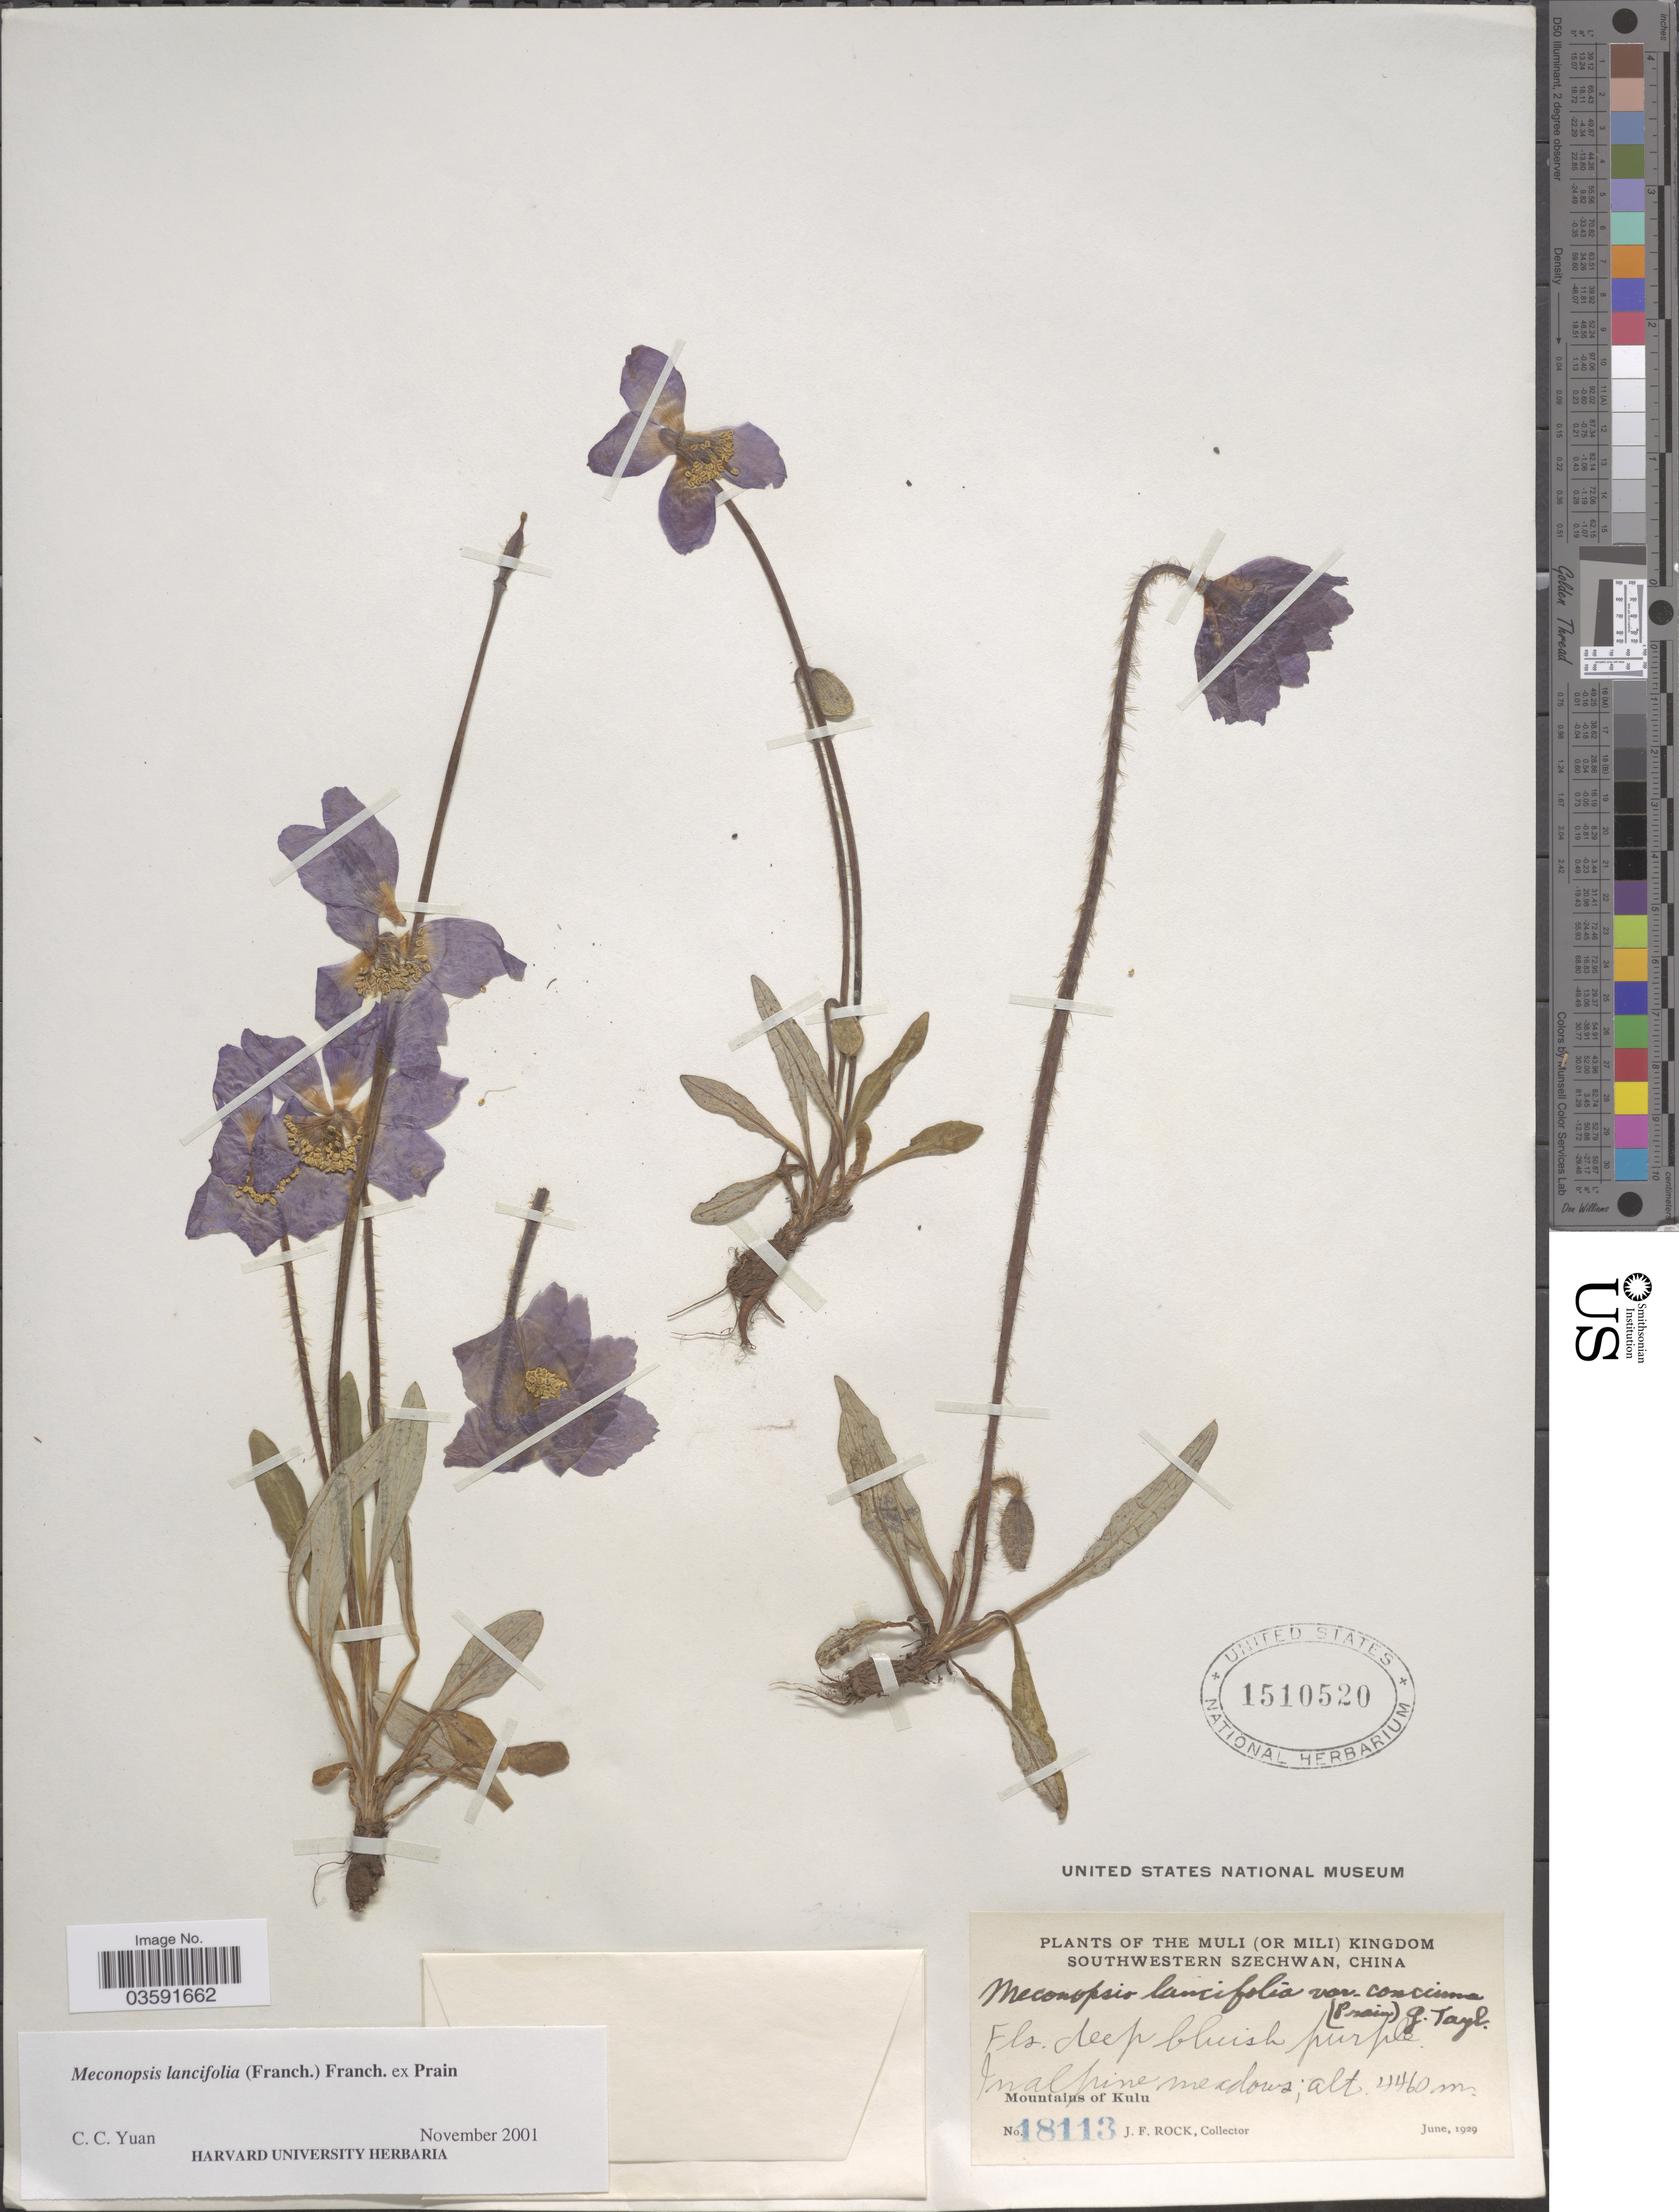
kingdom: Plantae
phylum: Tracheophyta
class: Magnoliopsida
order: Ranunculales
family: Papaveraceae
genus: Meconopsis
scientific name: Meconopsis lancifolia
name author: Franch. ex Prain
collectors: J. Rock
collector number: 18113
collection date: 1929-06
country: China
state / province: Sichuan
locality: The Muli (or Mili) Kingdom Southwestern Szechwan. Mountains of Kulu.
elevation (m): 4460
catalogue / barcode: US 1510520